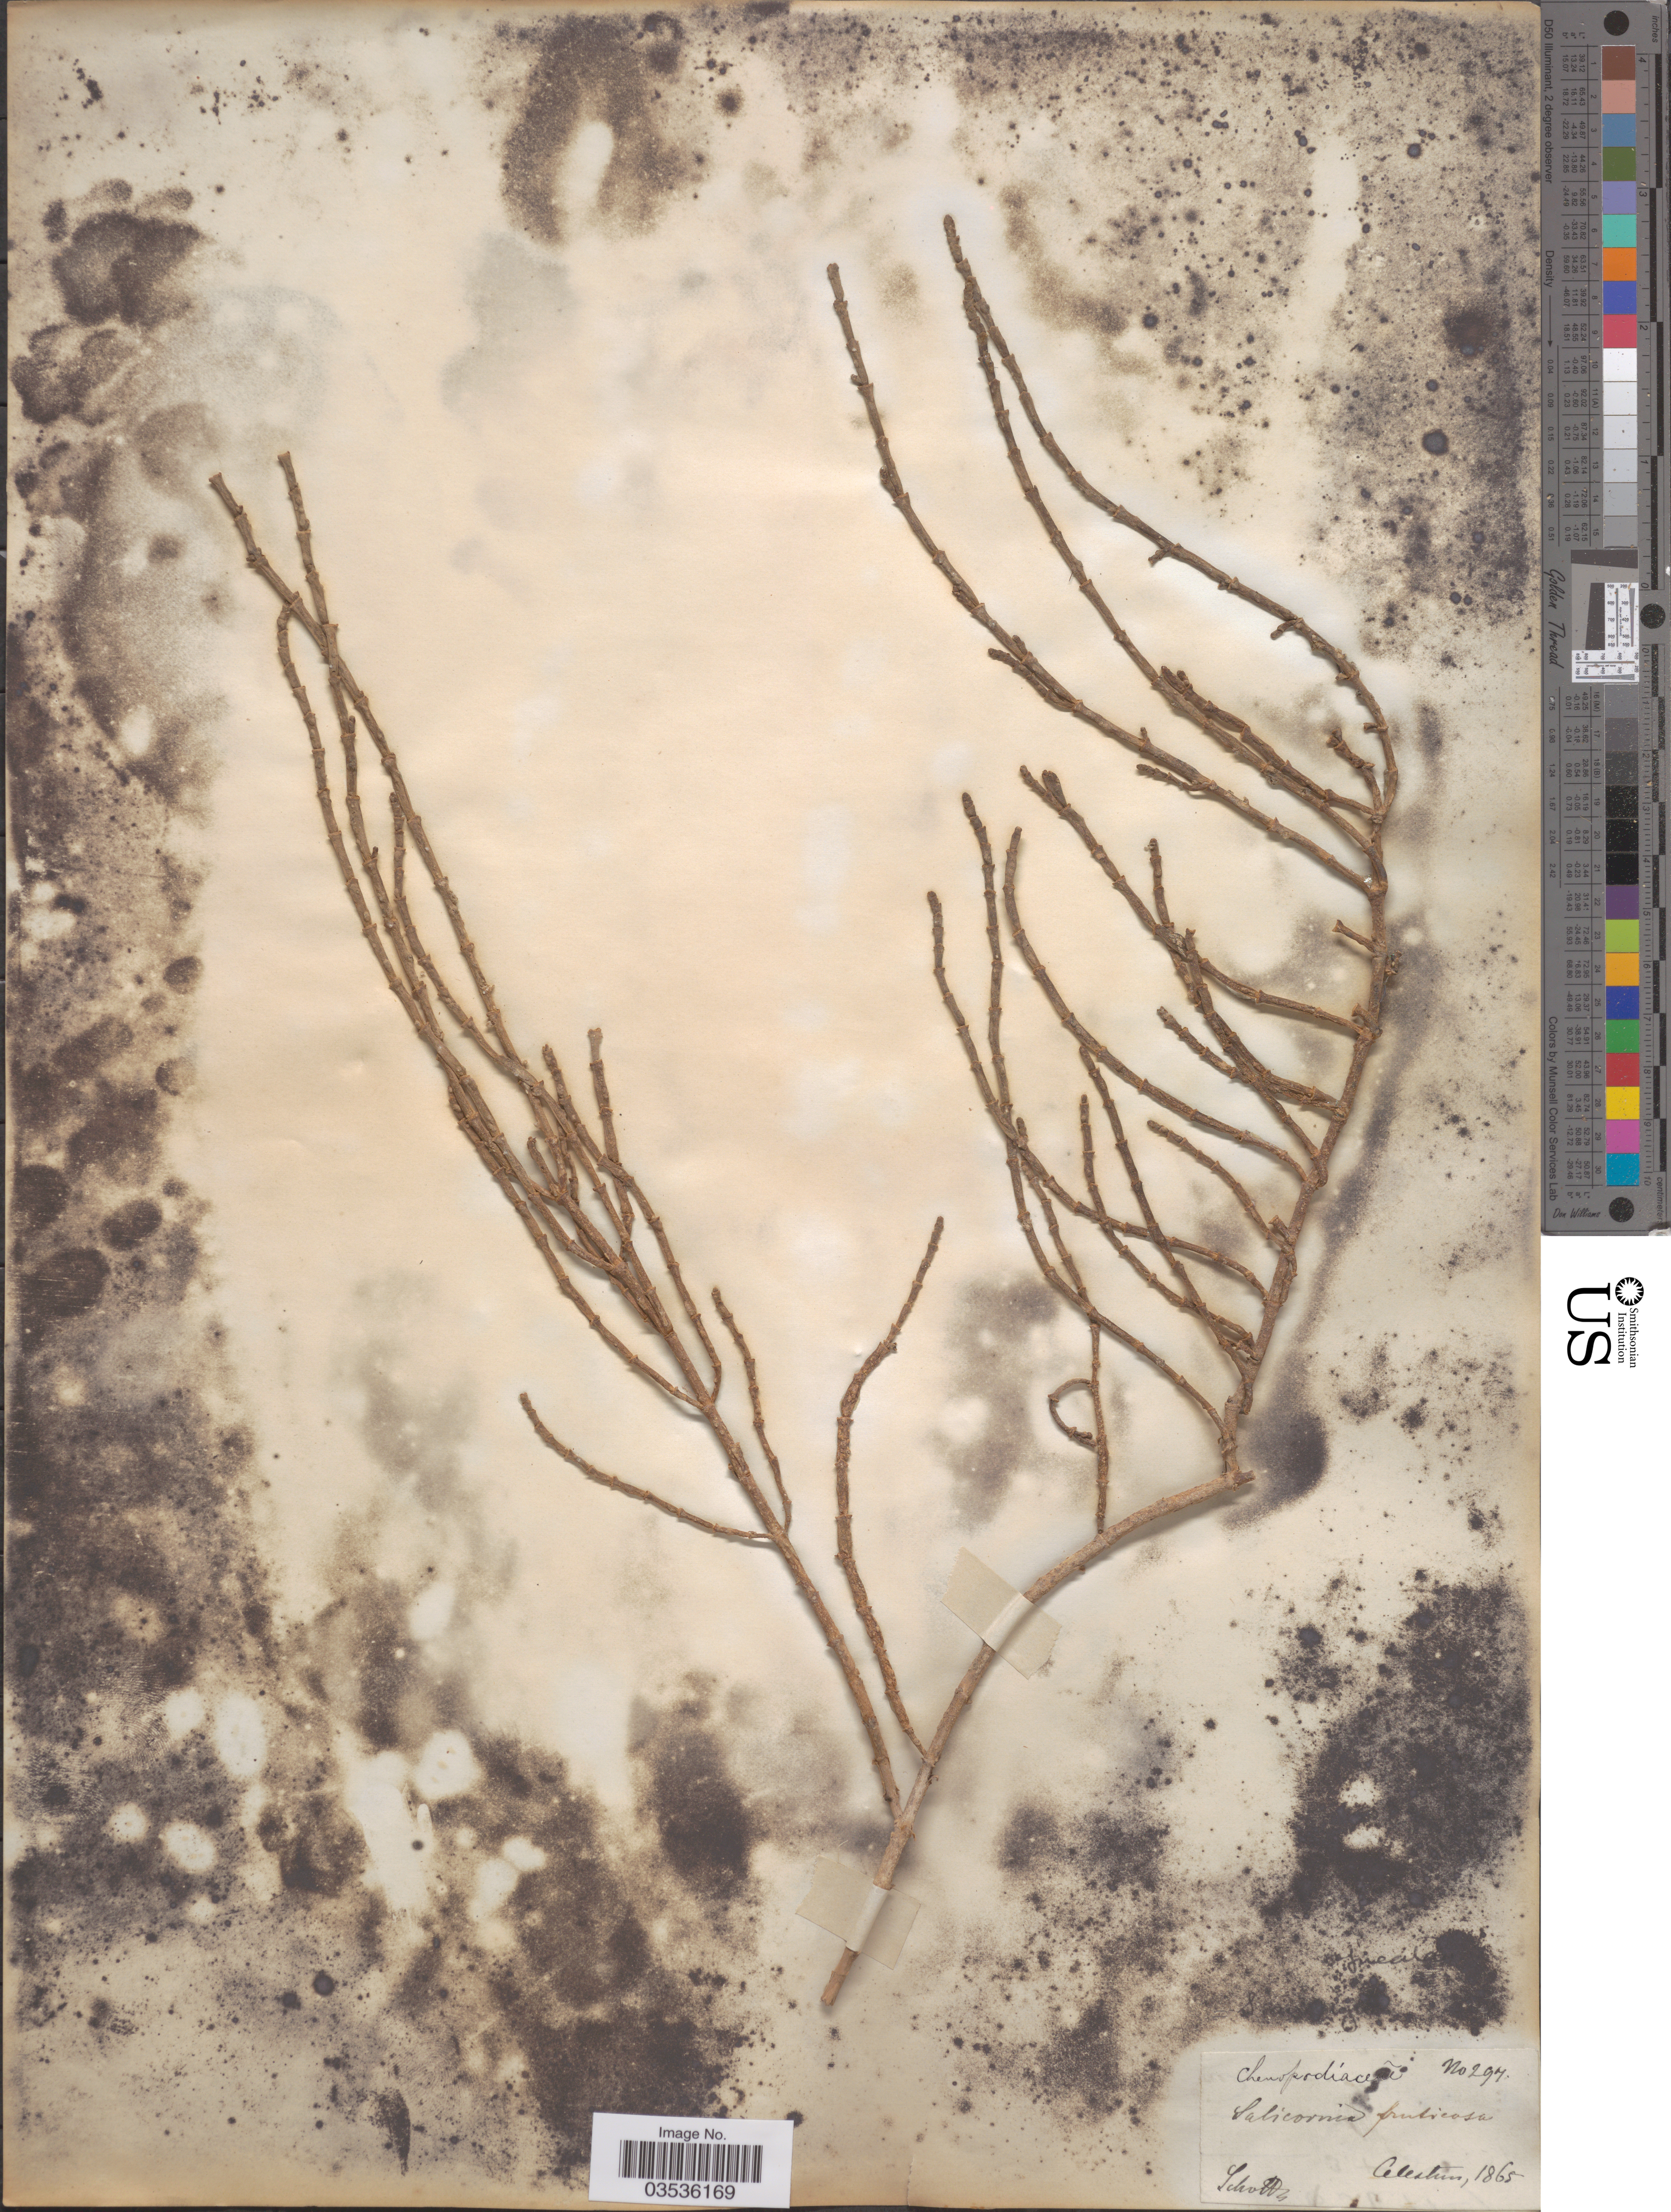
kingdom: Plantae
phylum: Tracheophyta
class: Magnoliopsida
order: Caryophyllales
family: Amaranthaceae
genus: Salicornia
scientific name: Salicornia ambigua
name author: Michx.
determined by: Strong, Mark T., (BOT), Smithsonian Institution - National Museum of Natural History (UNITED STATES)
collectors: -. Schottz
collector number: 294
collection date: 1865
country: Mexico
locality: Celestun.